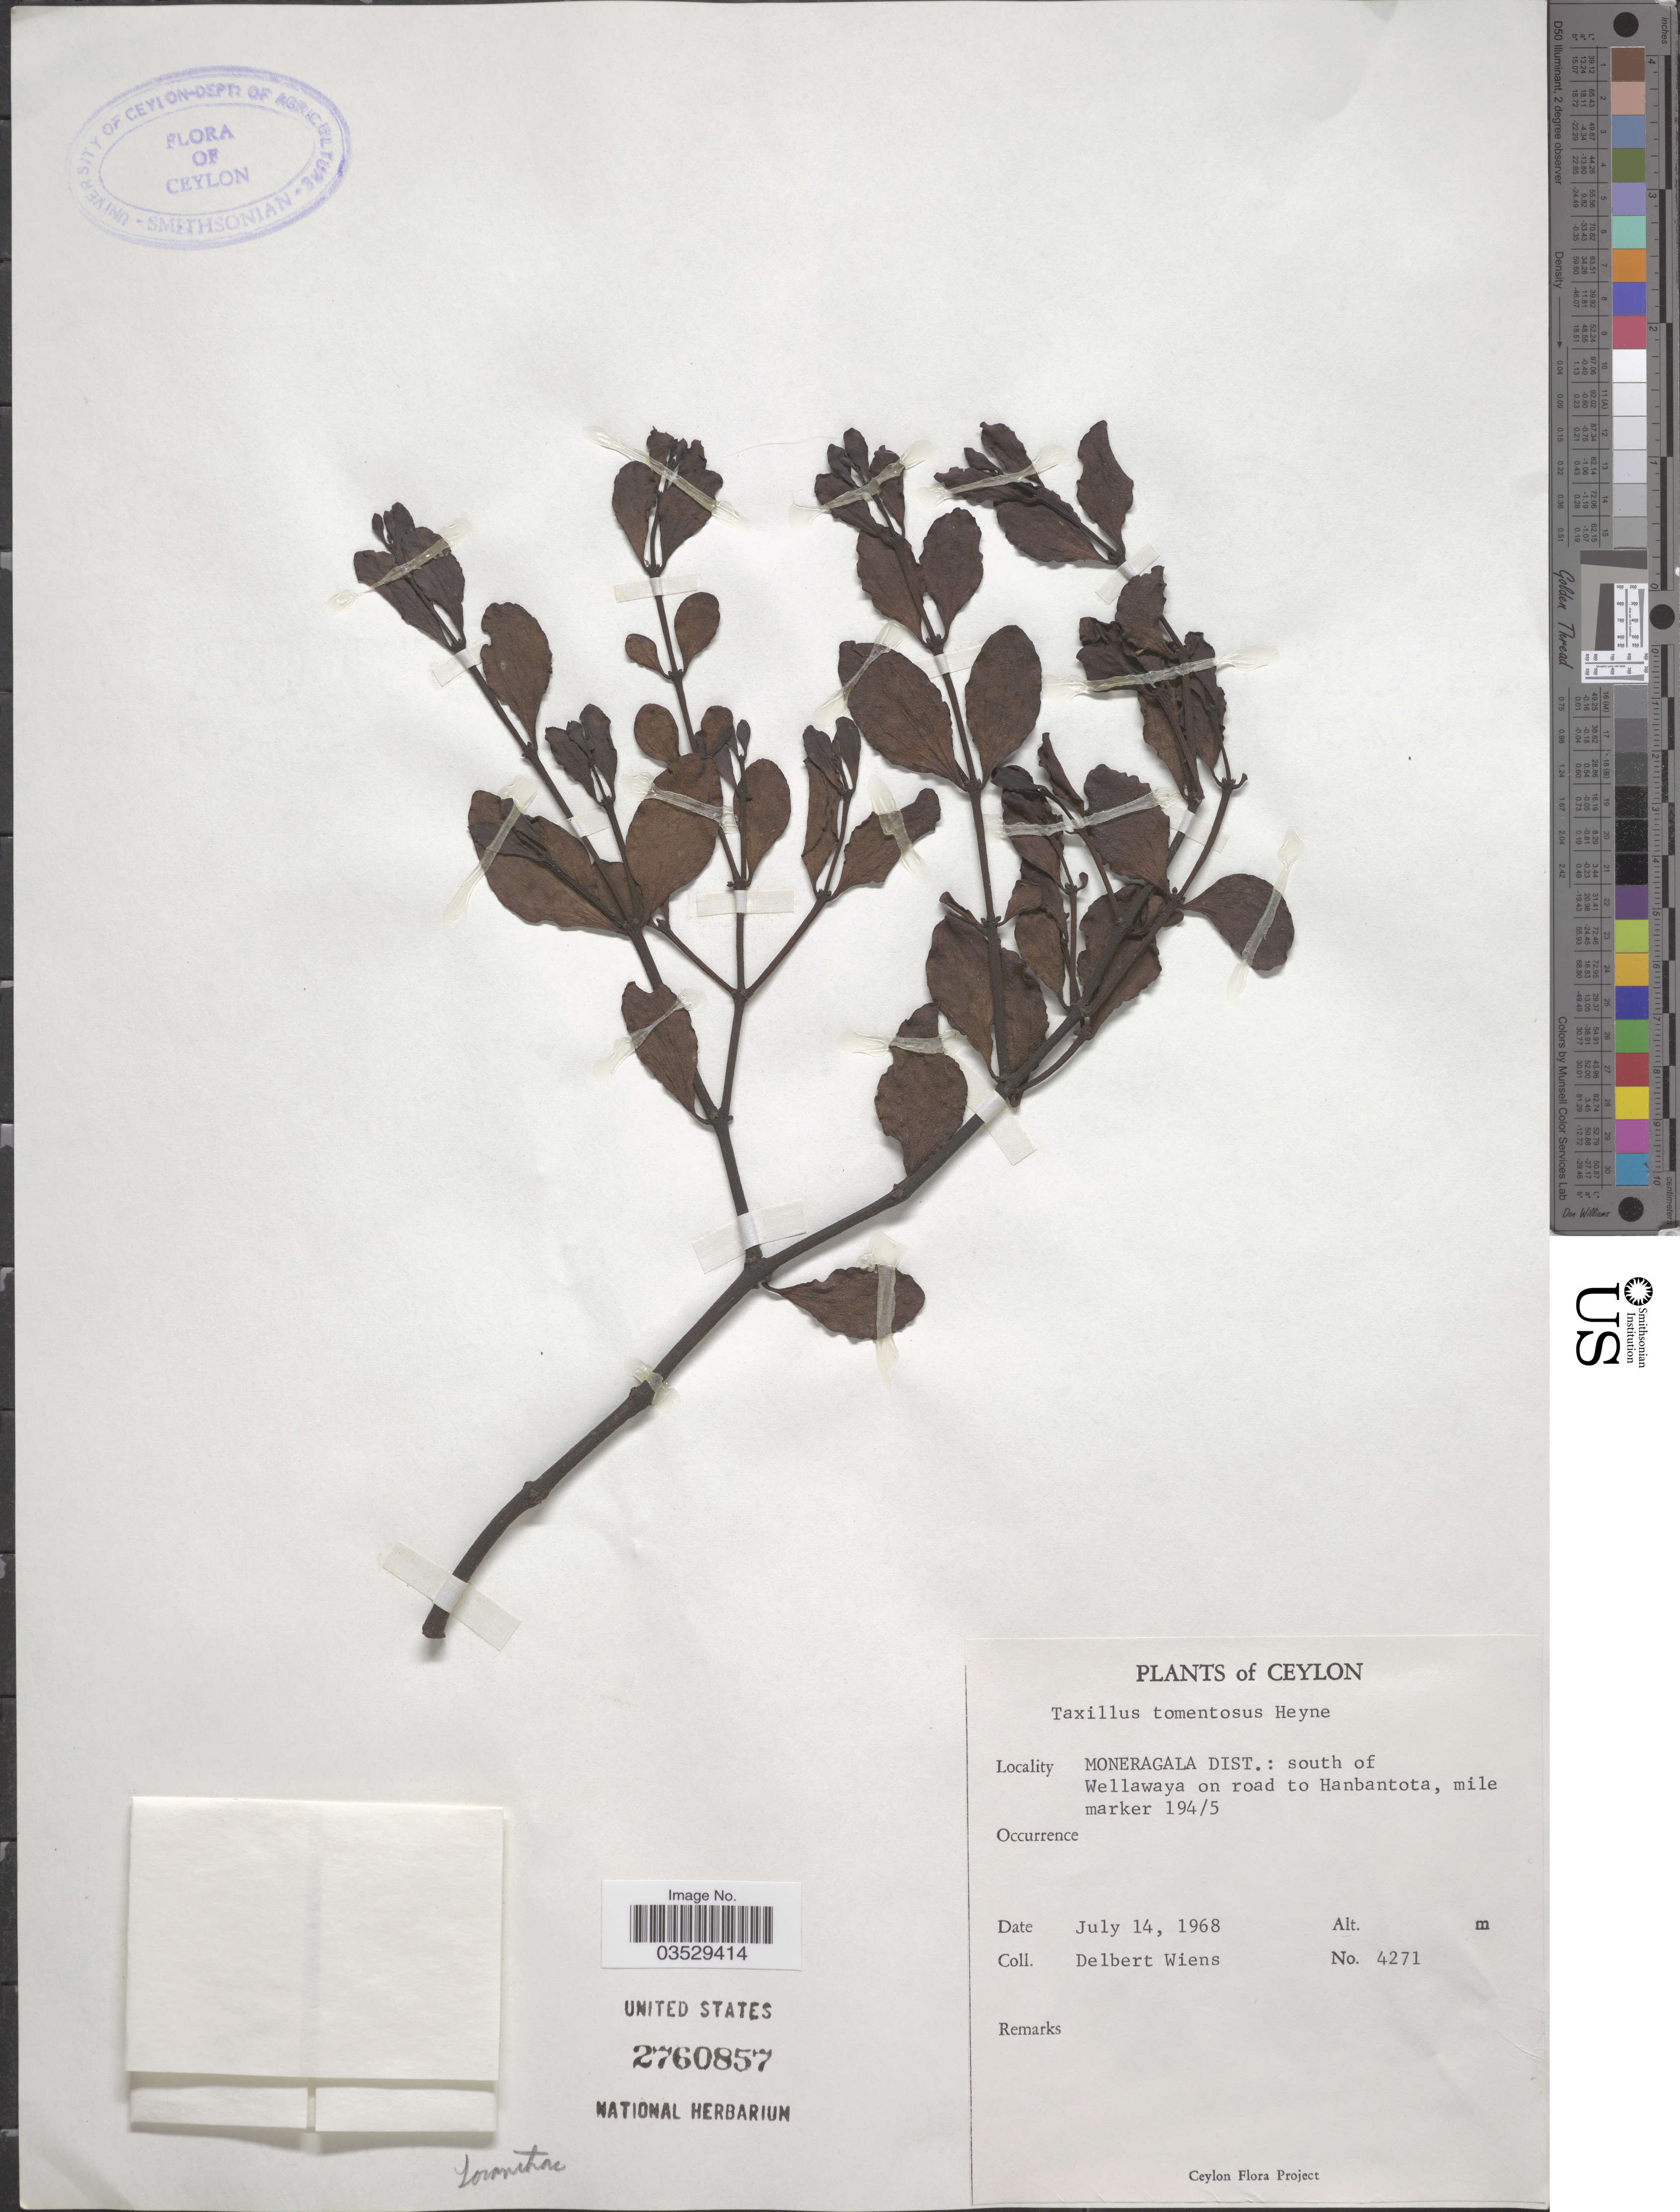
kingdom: Plantae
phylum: Tracheophyta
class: Magnoliopsida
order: Santalales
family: Loranthaceae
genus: Taxillus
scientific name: Taxillus tomentosus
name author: Tiegh.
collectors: D. Wiens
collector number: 4271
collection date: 1968-07-14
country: Sri Lanka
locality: Ceylon. Moneragala Dist.: south of Wellawaya on road to Hanbantota, mile marker 194/5.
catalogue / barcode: US 2760857